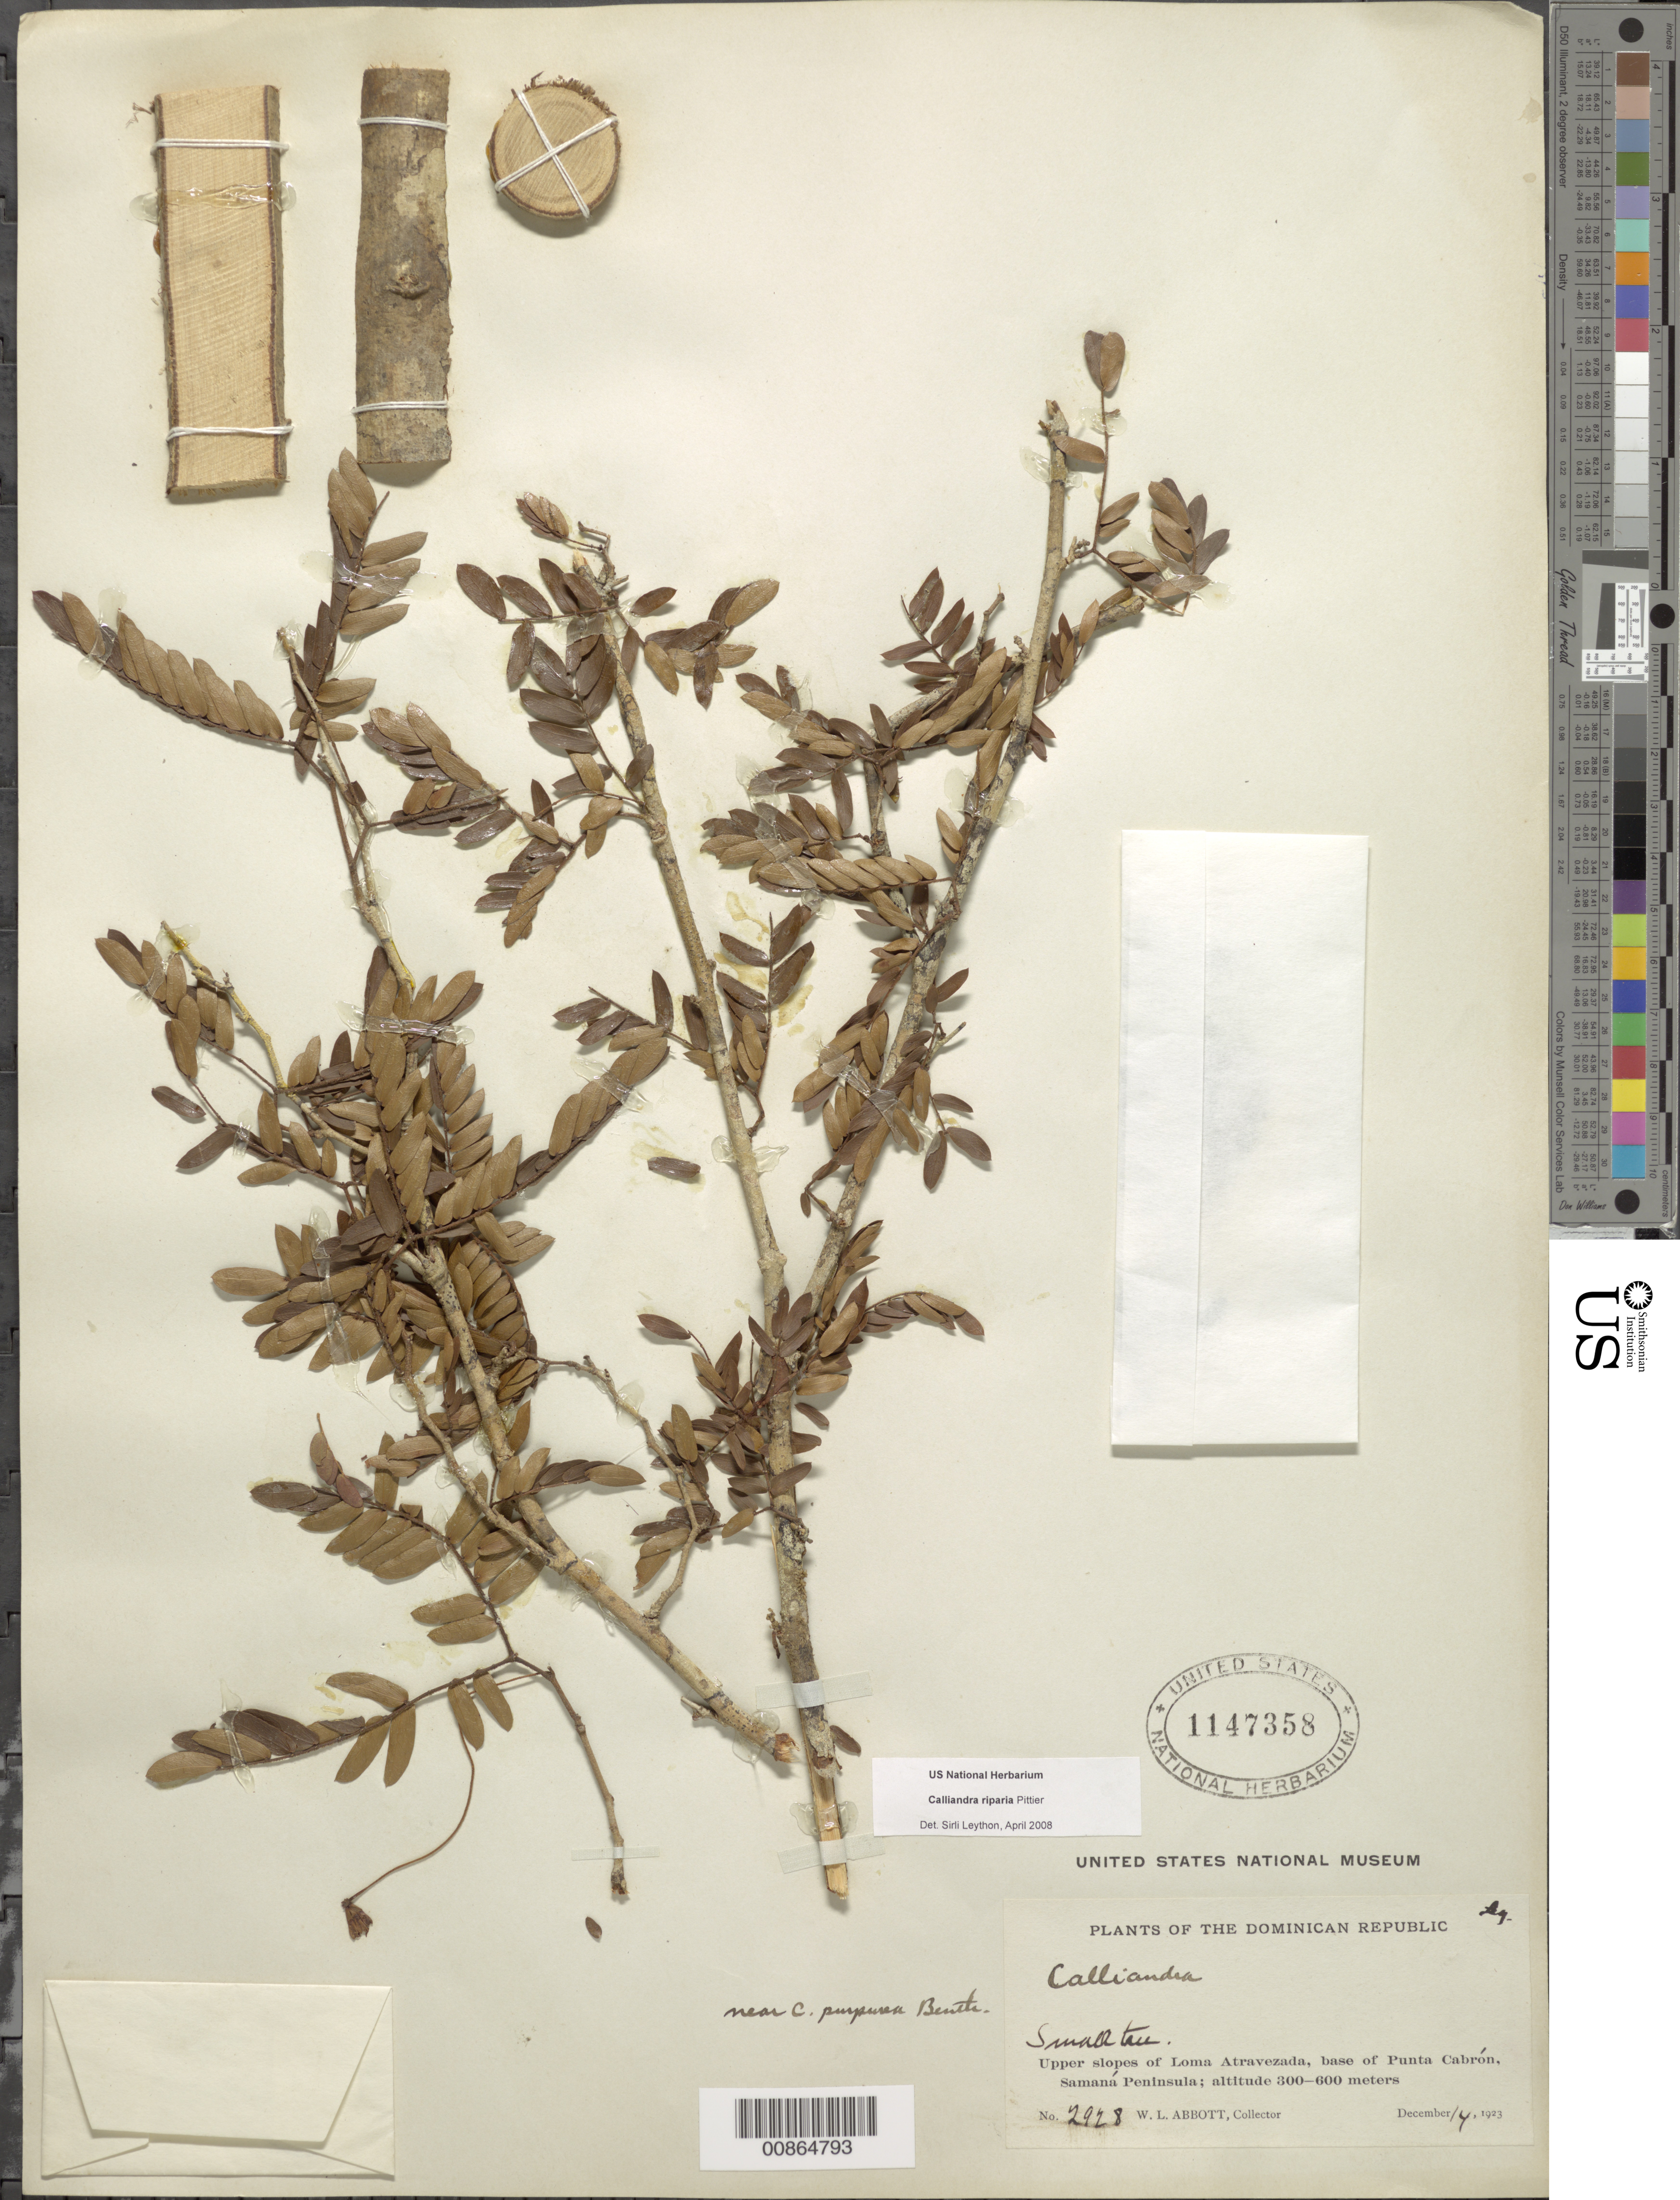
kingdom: Plantae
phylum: Tracheophyta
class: Magnoliopsida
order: Fabales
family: Fabaceae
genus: Calliandra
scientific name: Calliandra riparia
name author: Pittier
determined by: Leython, S.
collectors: W. L. Abbott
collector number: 2928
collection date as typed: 14 Dec 1923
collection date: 1923-12-14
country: Dominican Republic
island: Hispaniola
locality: Upper slopes of Loma Atravezada, base of Punta Cabrón, Samaná Península.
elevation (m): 300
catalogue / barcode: US 1147358